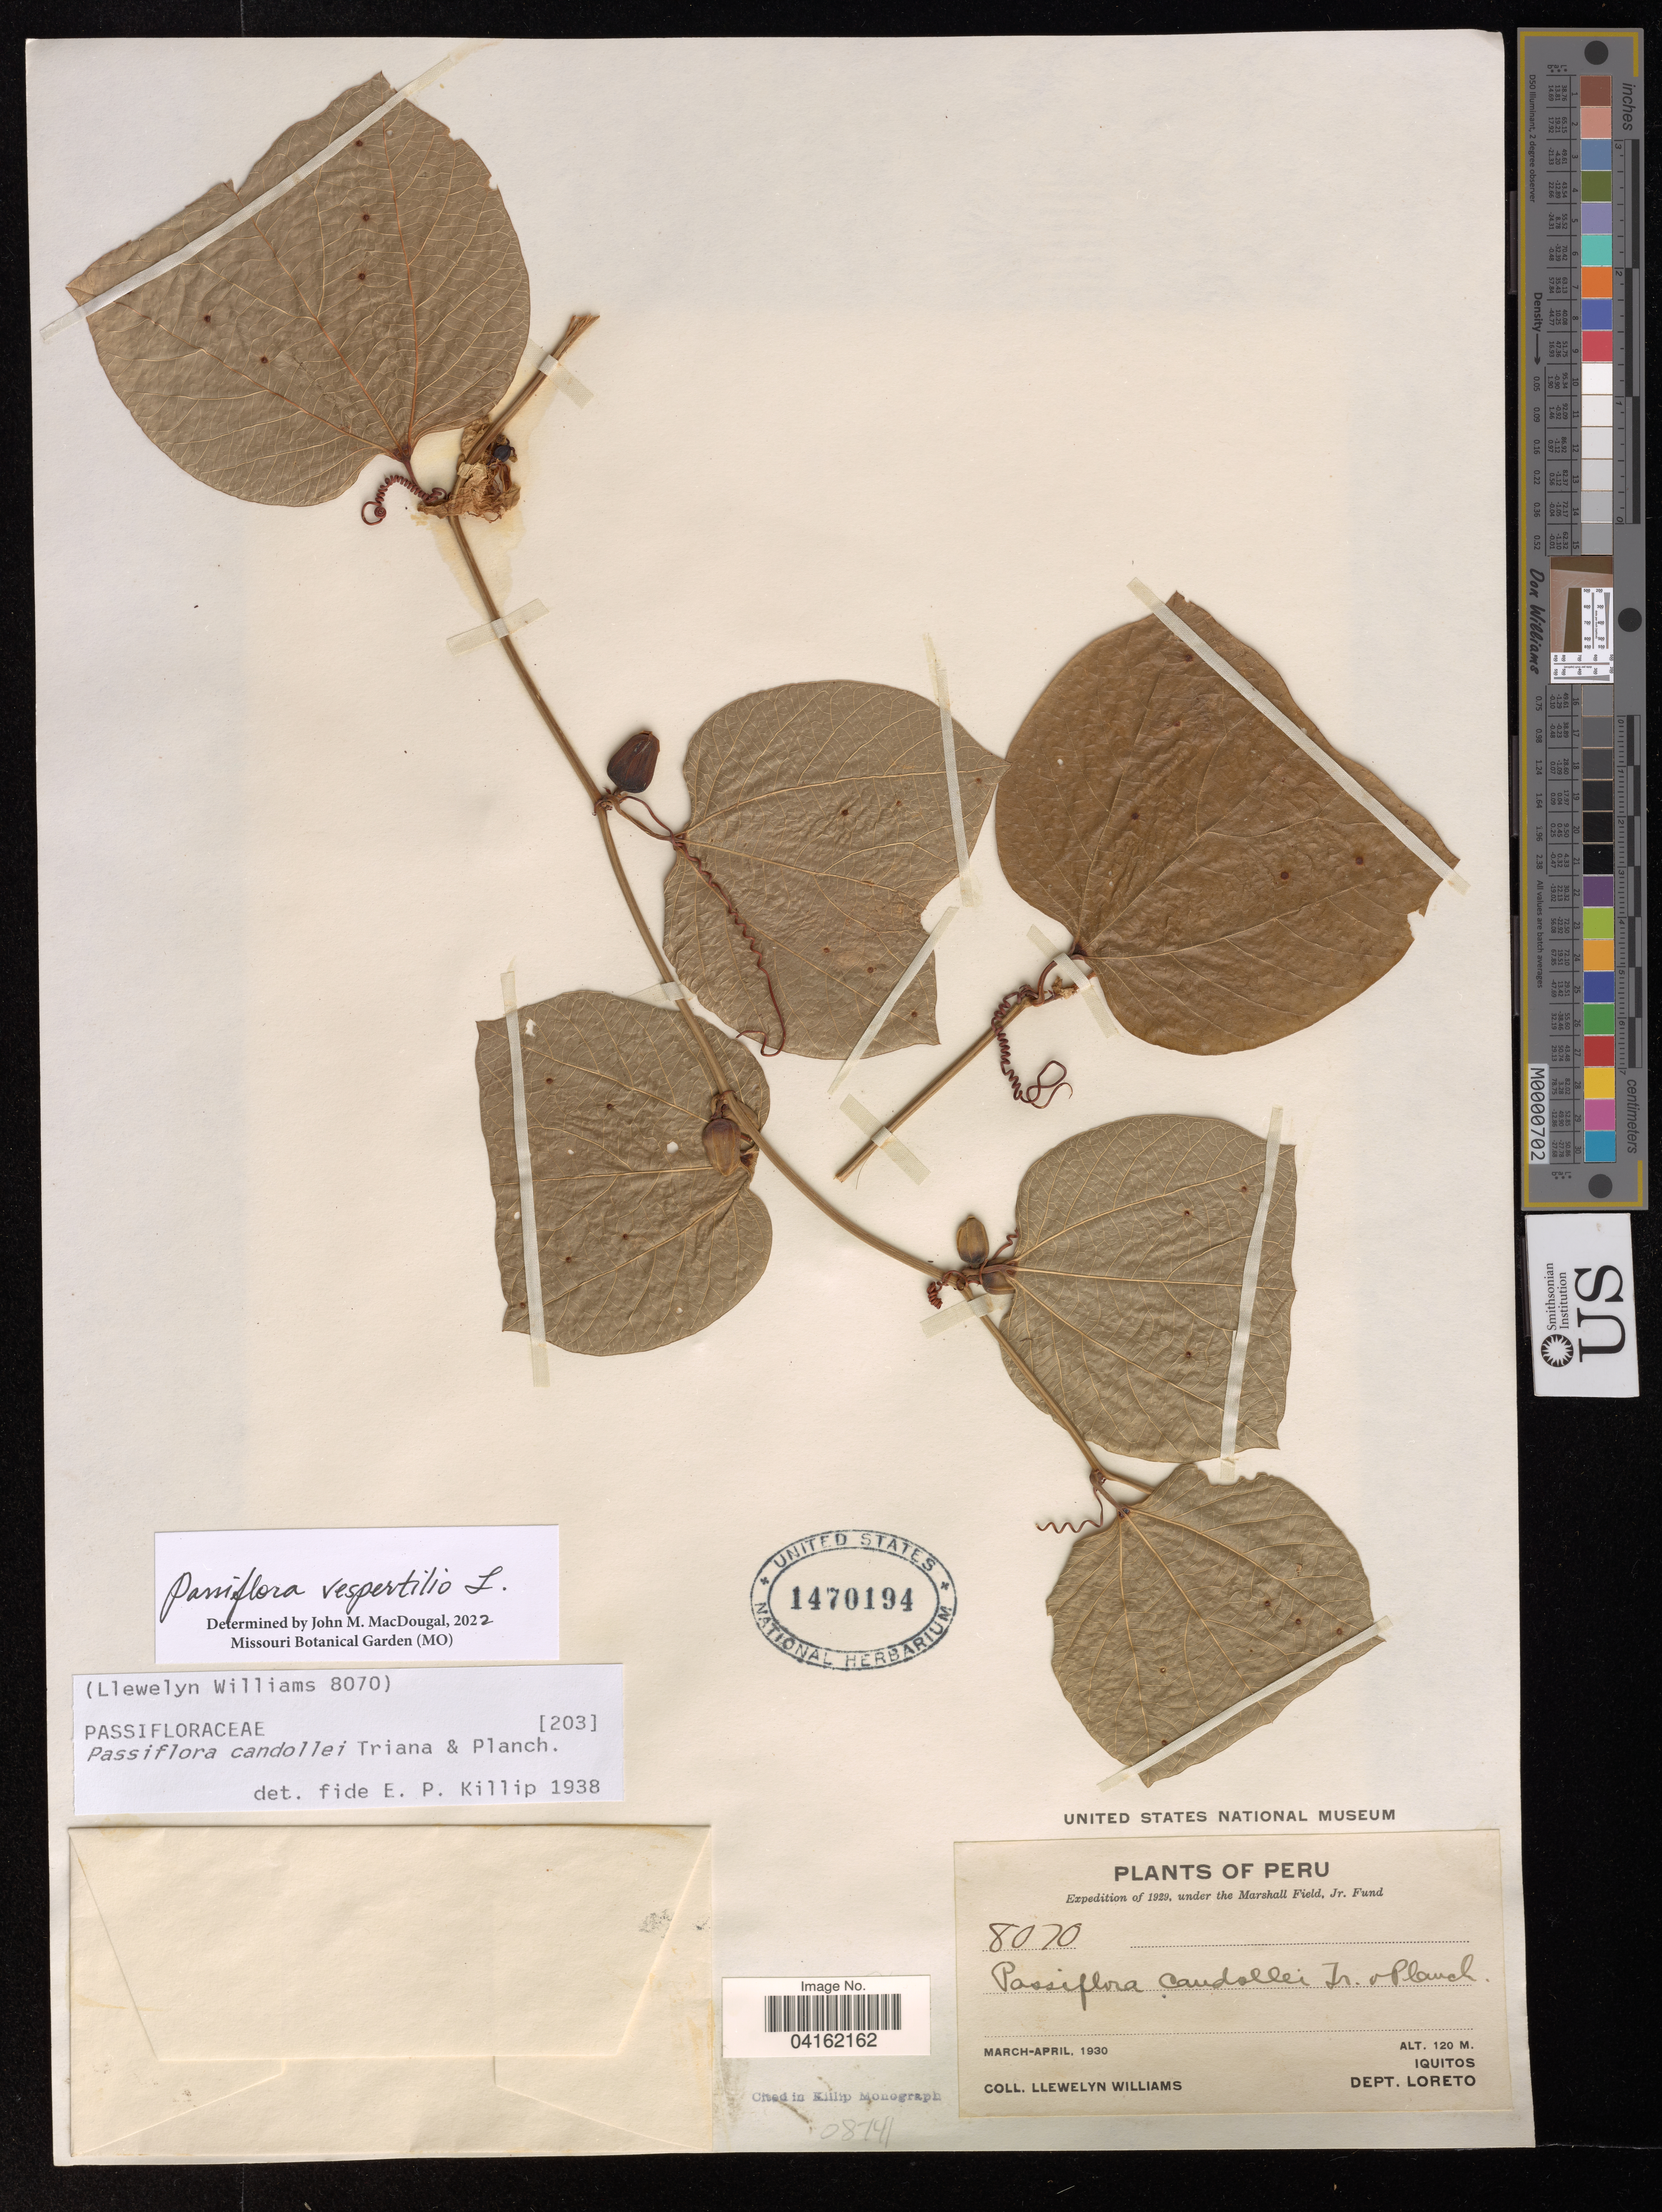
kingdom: Plantae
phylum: Tracheophyta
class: Magnoliopsida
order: Malpighiales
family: Passifloraceae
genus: Passiflora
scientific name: Passiflora candollei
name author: Triana & Planch.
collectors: Ll. Williams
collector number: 8070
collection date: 1930-03/1930-04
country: Peru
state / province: Loreto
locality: Expedition of 1929. Iquitos. Dept. Loreto.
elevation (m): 120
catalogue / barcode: US 1470194